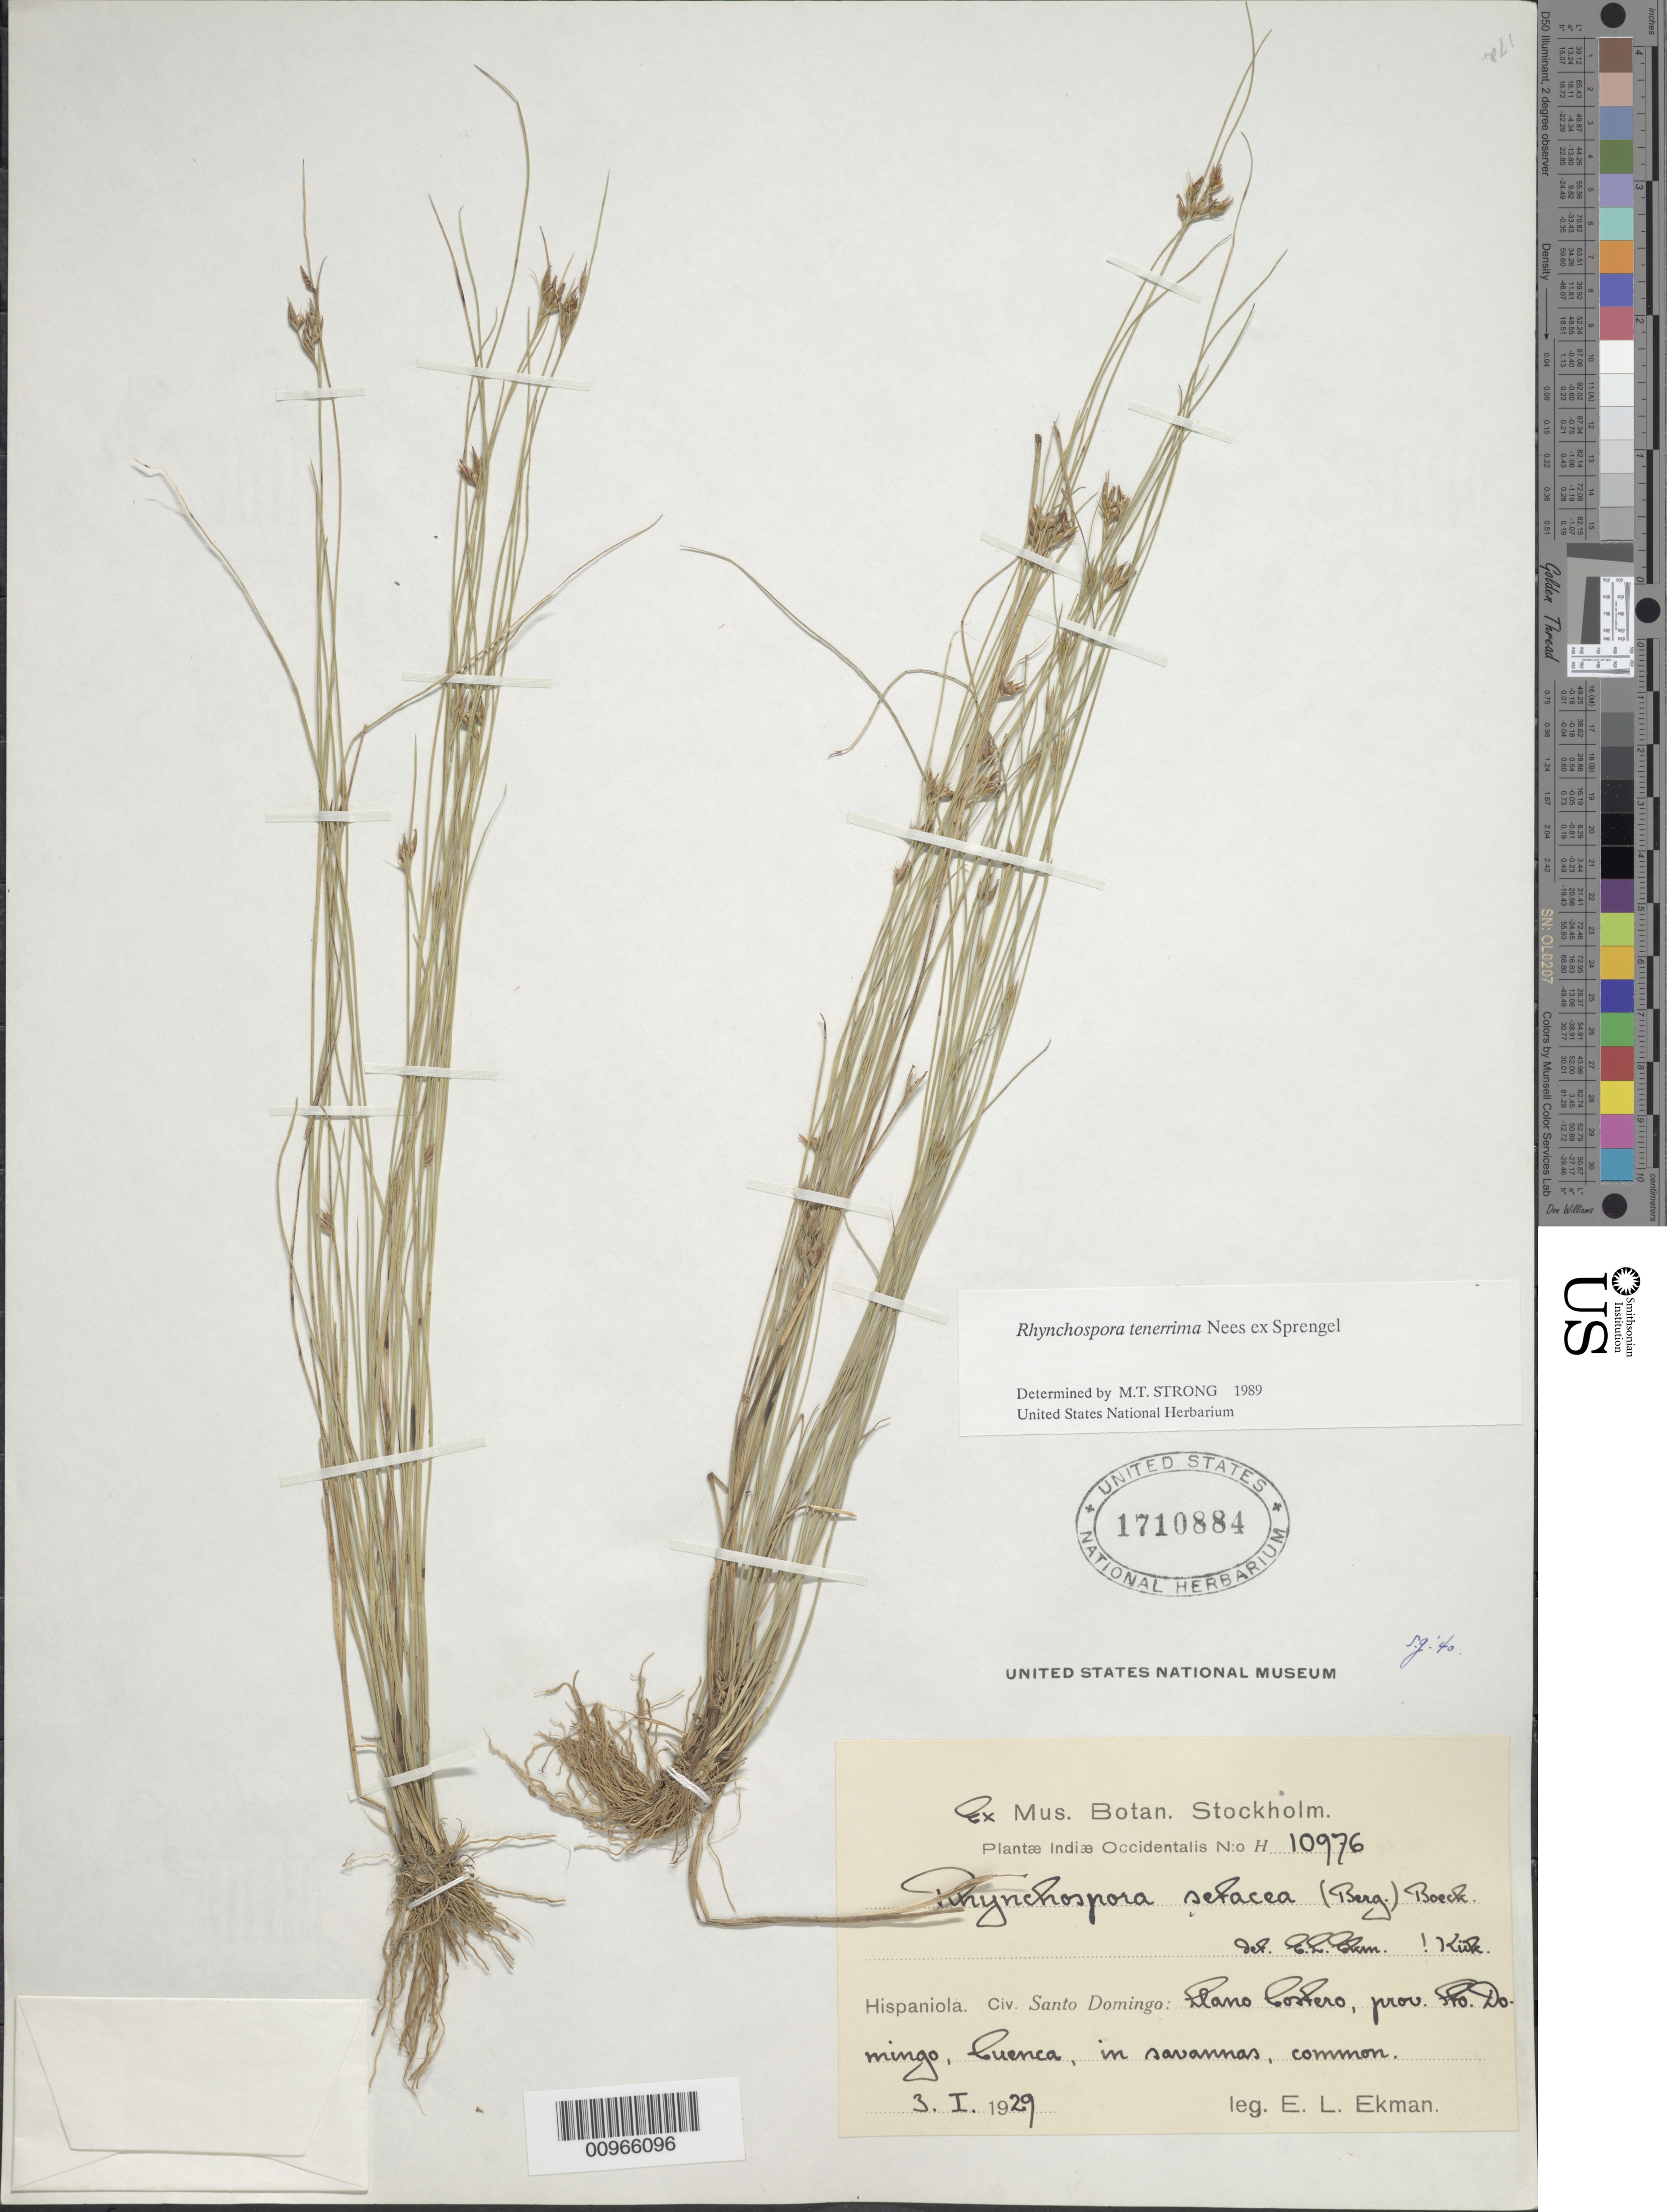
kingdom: Plantae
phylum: Tracheophyta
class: Liliopsida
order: Poales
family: Cyperaceae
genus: Rhynchospora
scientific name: Rhynchospora tenerrima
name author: Nees ex Spreng.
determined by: Strong, M. T., (US), Smithsonian Institution - National Museum of Natural History (UNITED STATES)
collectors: E. L. Ekman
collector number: H 10976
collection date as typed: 03 Jan 1929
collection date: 1929-01-03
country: Dominican Republic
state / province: Santo Domingo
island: Hispaniola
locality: Llano Costero, Cuenca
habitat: In savannas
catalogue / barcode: US 1710884